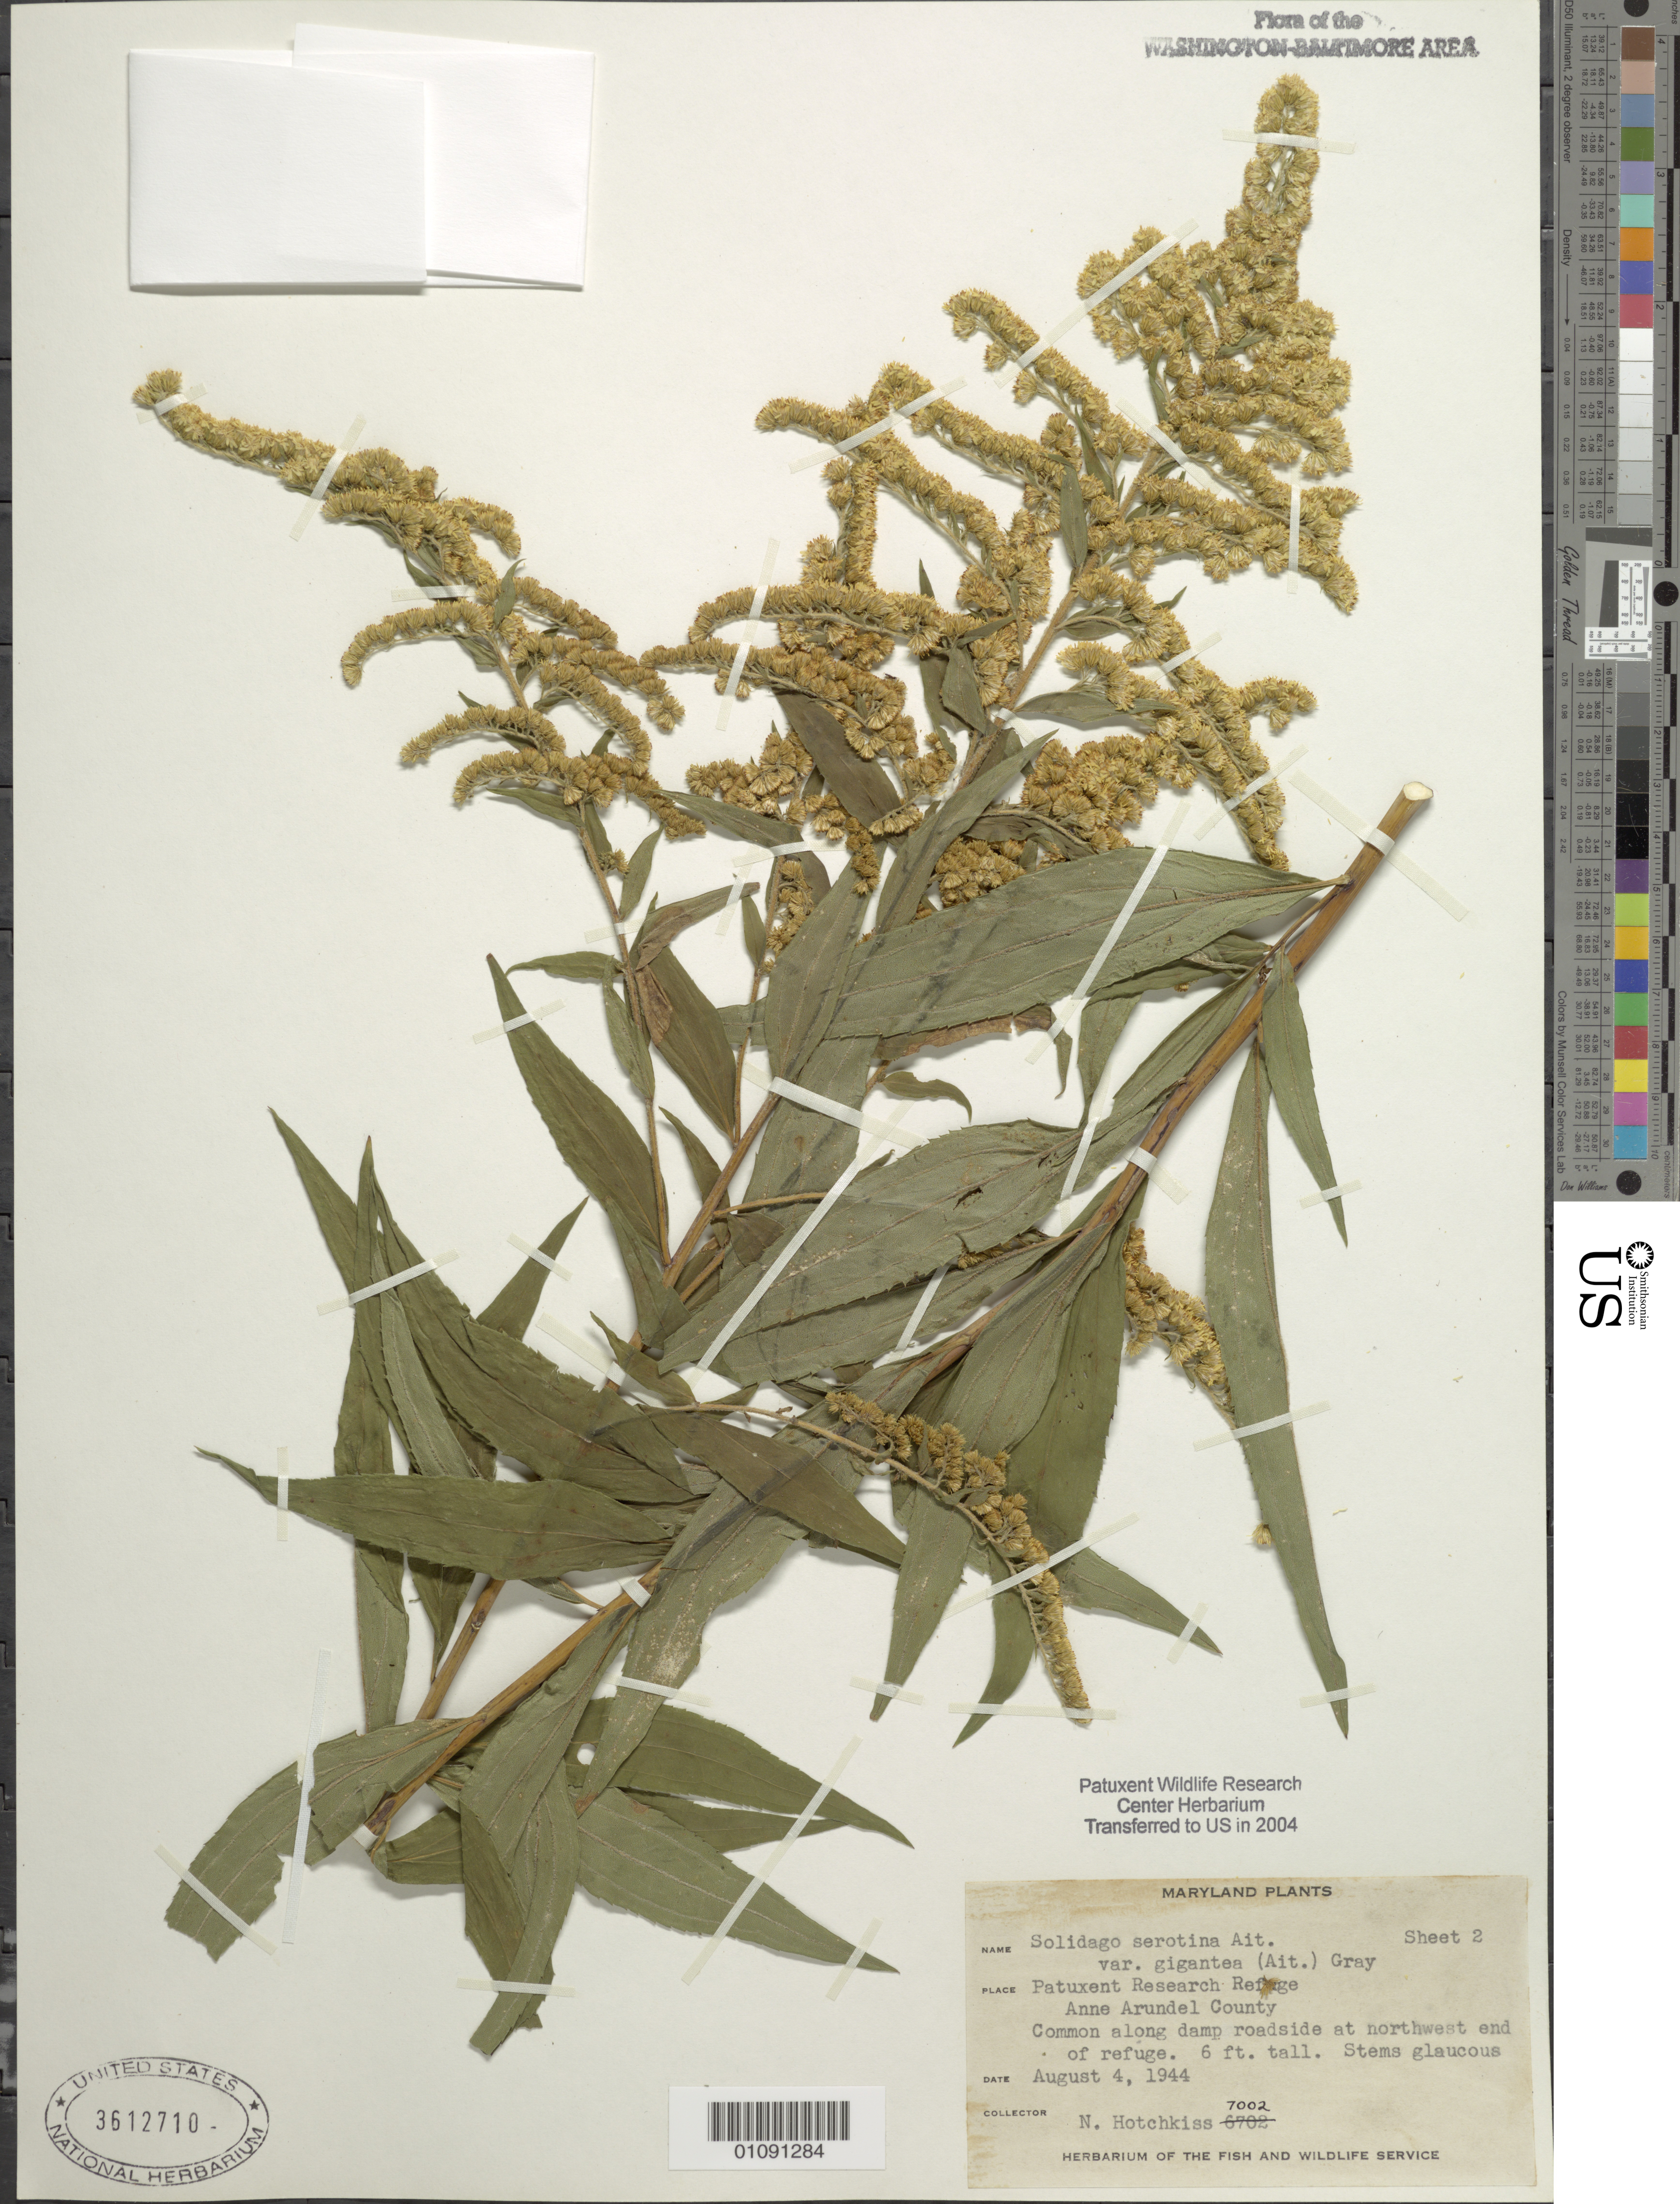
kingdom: Plantae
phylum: Tracheophyta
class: Magnoliopsida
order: Asterales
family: Asteraceae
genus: Solidago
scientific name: Solidago gigantea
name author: Aiton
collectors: N. Hotchkiss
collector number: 7002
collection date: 1944-08-04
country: United States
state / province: Maryland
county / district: Anne Arundel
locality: Patuxent Wildlife Refuge. N.W. end of refuge. [Contradictory to county?)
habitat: Common along damp roadside.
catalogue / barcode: US 3612710